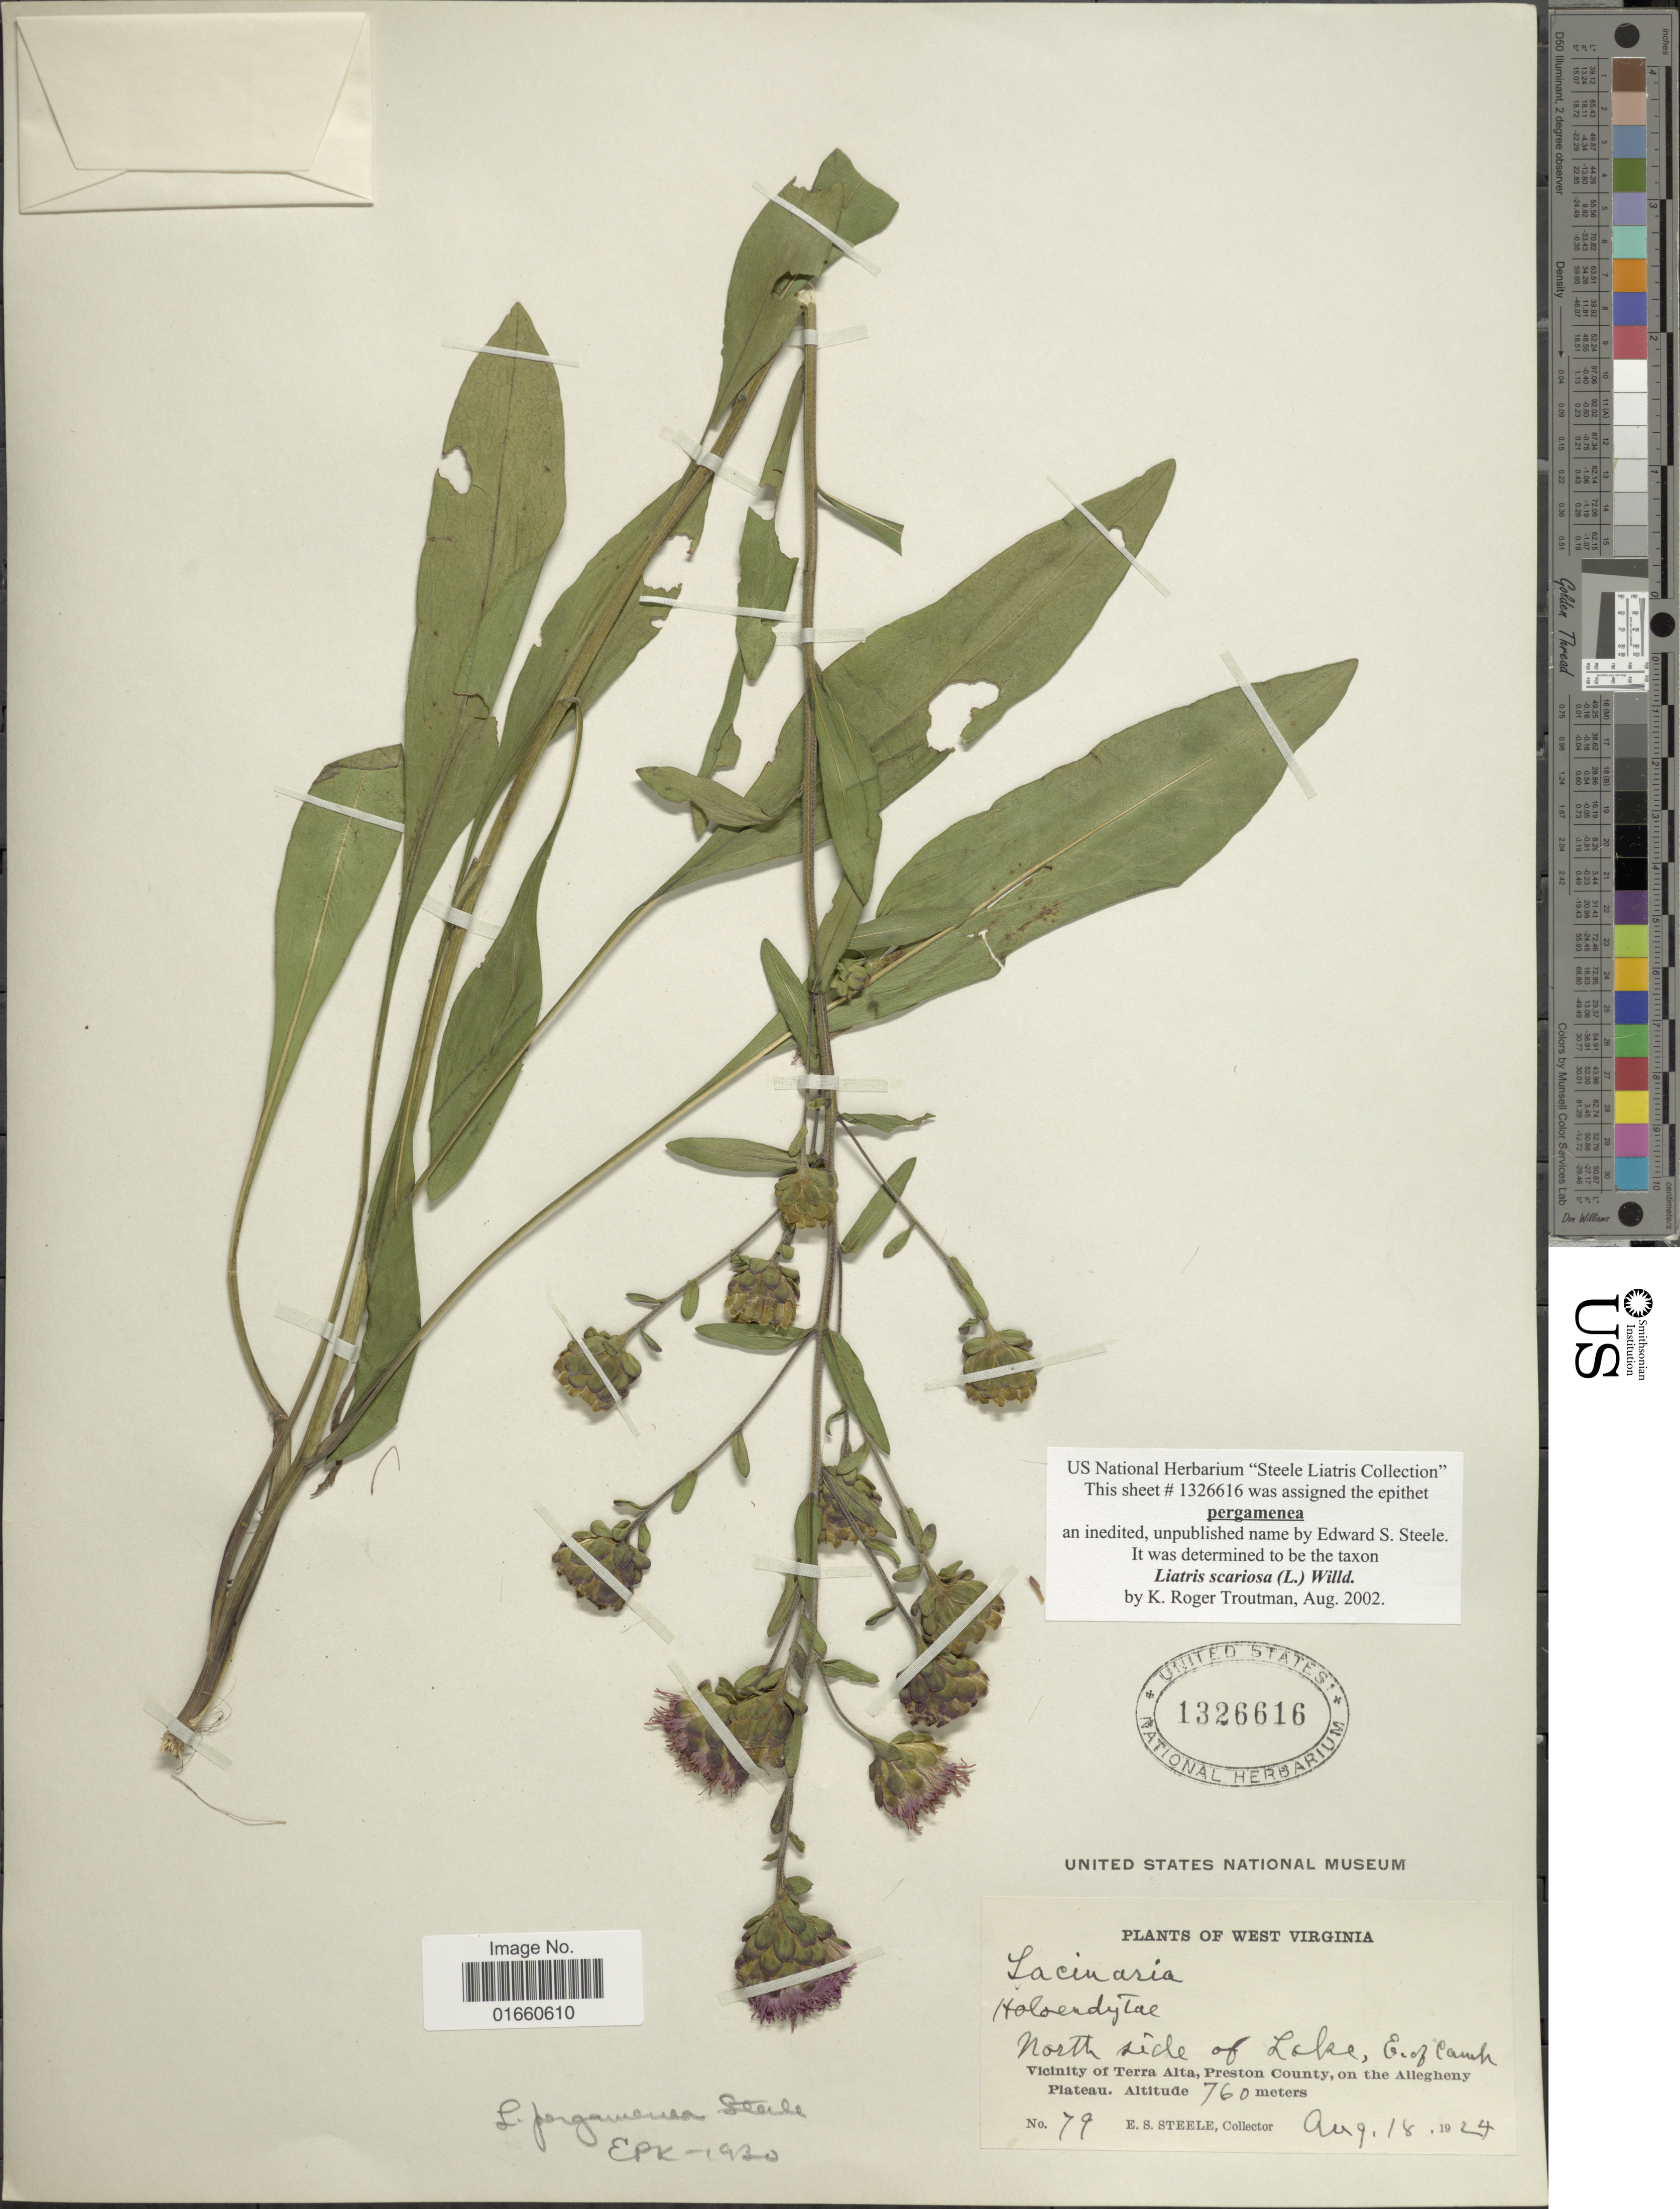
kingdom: Plantae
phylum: Tracheophyta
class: Magnoliopsida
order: Asterales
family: Asteraceae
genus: Liatris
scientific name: Liatris scariosa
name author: (L.) Willd.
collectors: E. Steele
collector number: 79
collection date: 1924-08-18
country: United States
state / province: West Virginia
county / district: Preston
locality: North side of Lake , E of Caneh, Vicinity of Terra Alta, Preston County, on the Allegheny Plateau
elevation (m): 760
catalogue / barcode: US 1326616